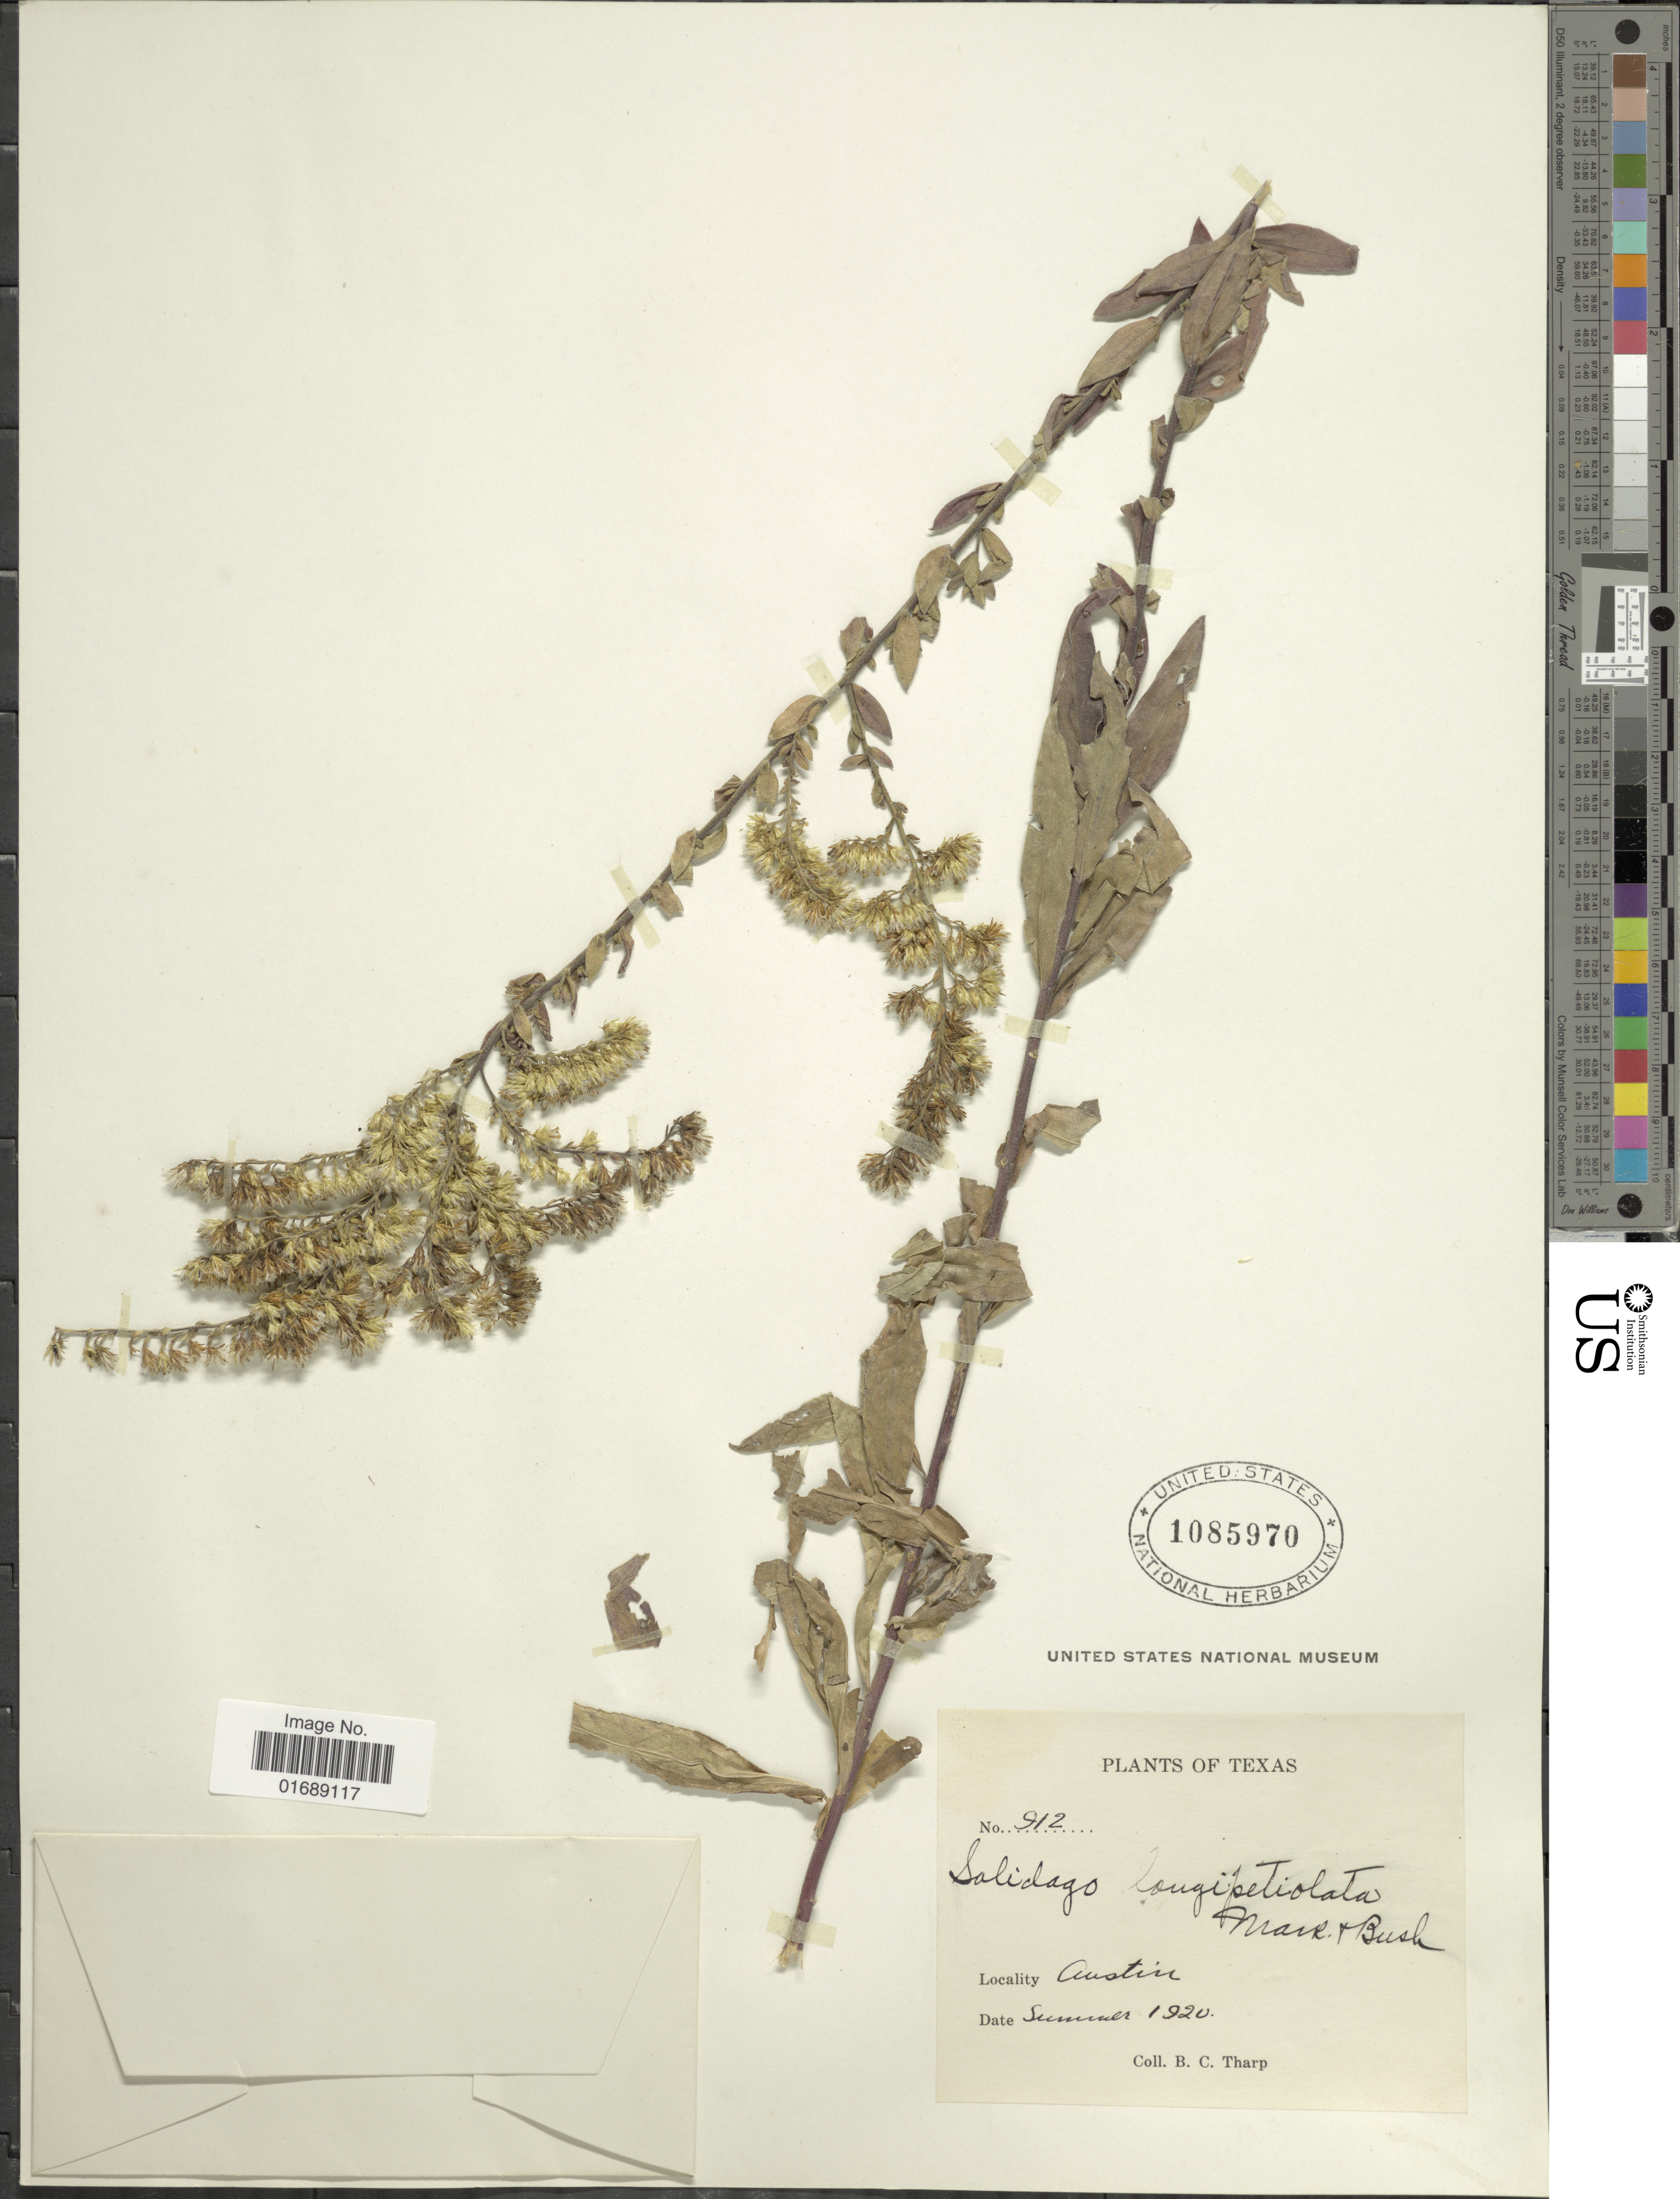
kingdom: Plantae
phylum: Tracheophyta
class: Magnoliopsida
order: Asterales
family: Asteraceae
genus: Solidago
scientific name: Solidago nemoralis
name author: Aiton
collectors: B. C. Tharp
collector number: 912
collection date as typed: Summer1920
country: United States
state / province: Texas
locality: Austin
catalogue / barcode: US 1085970